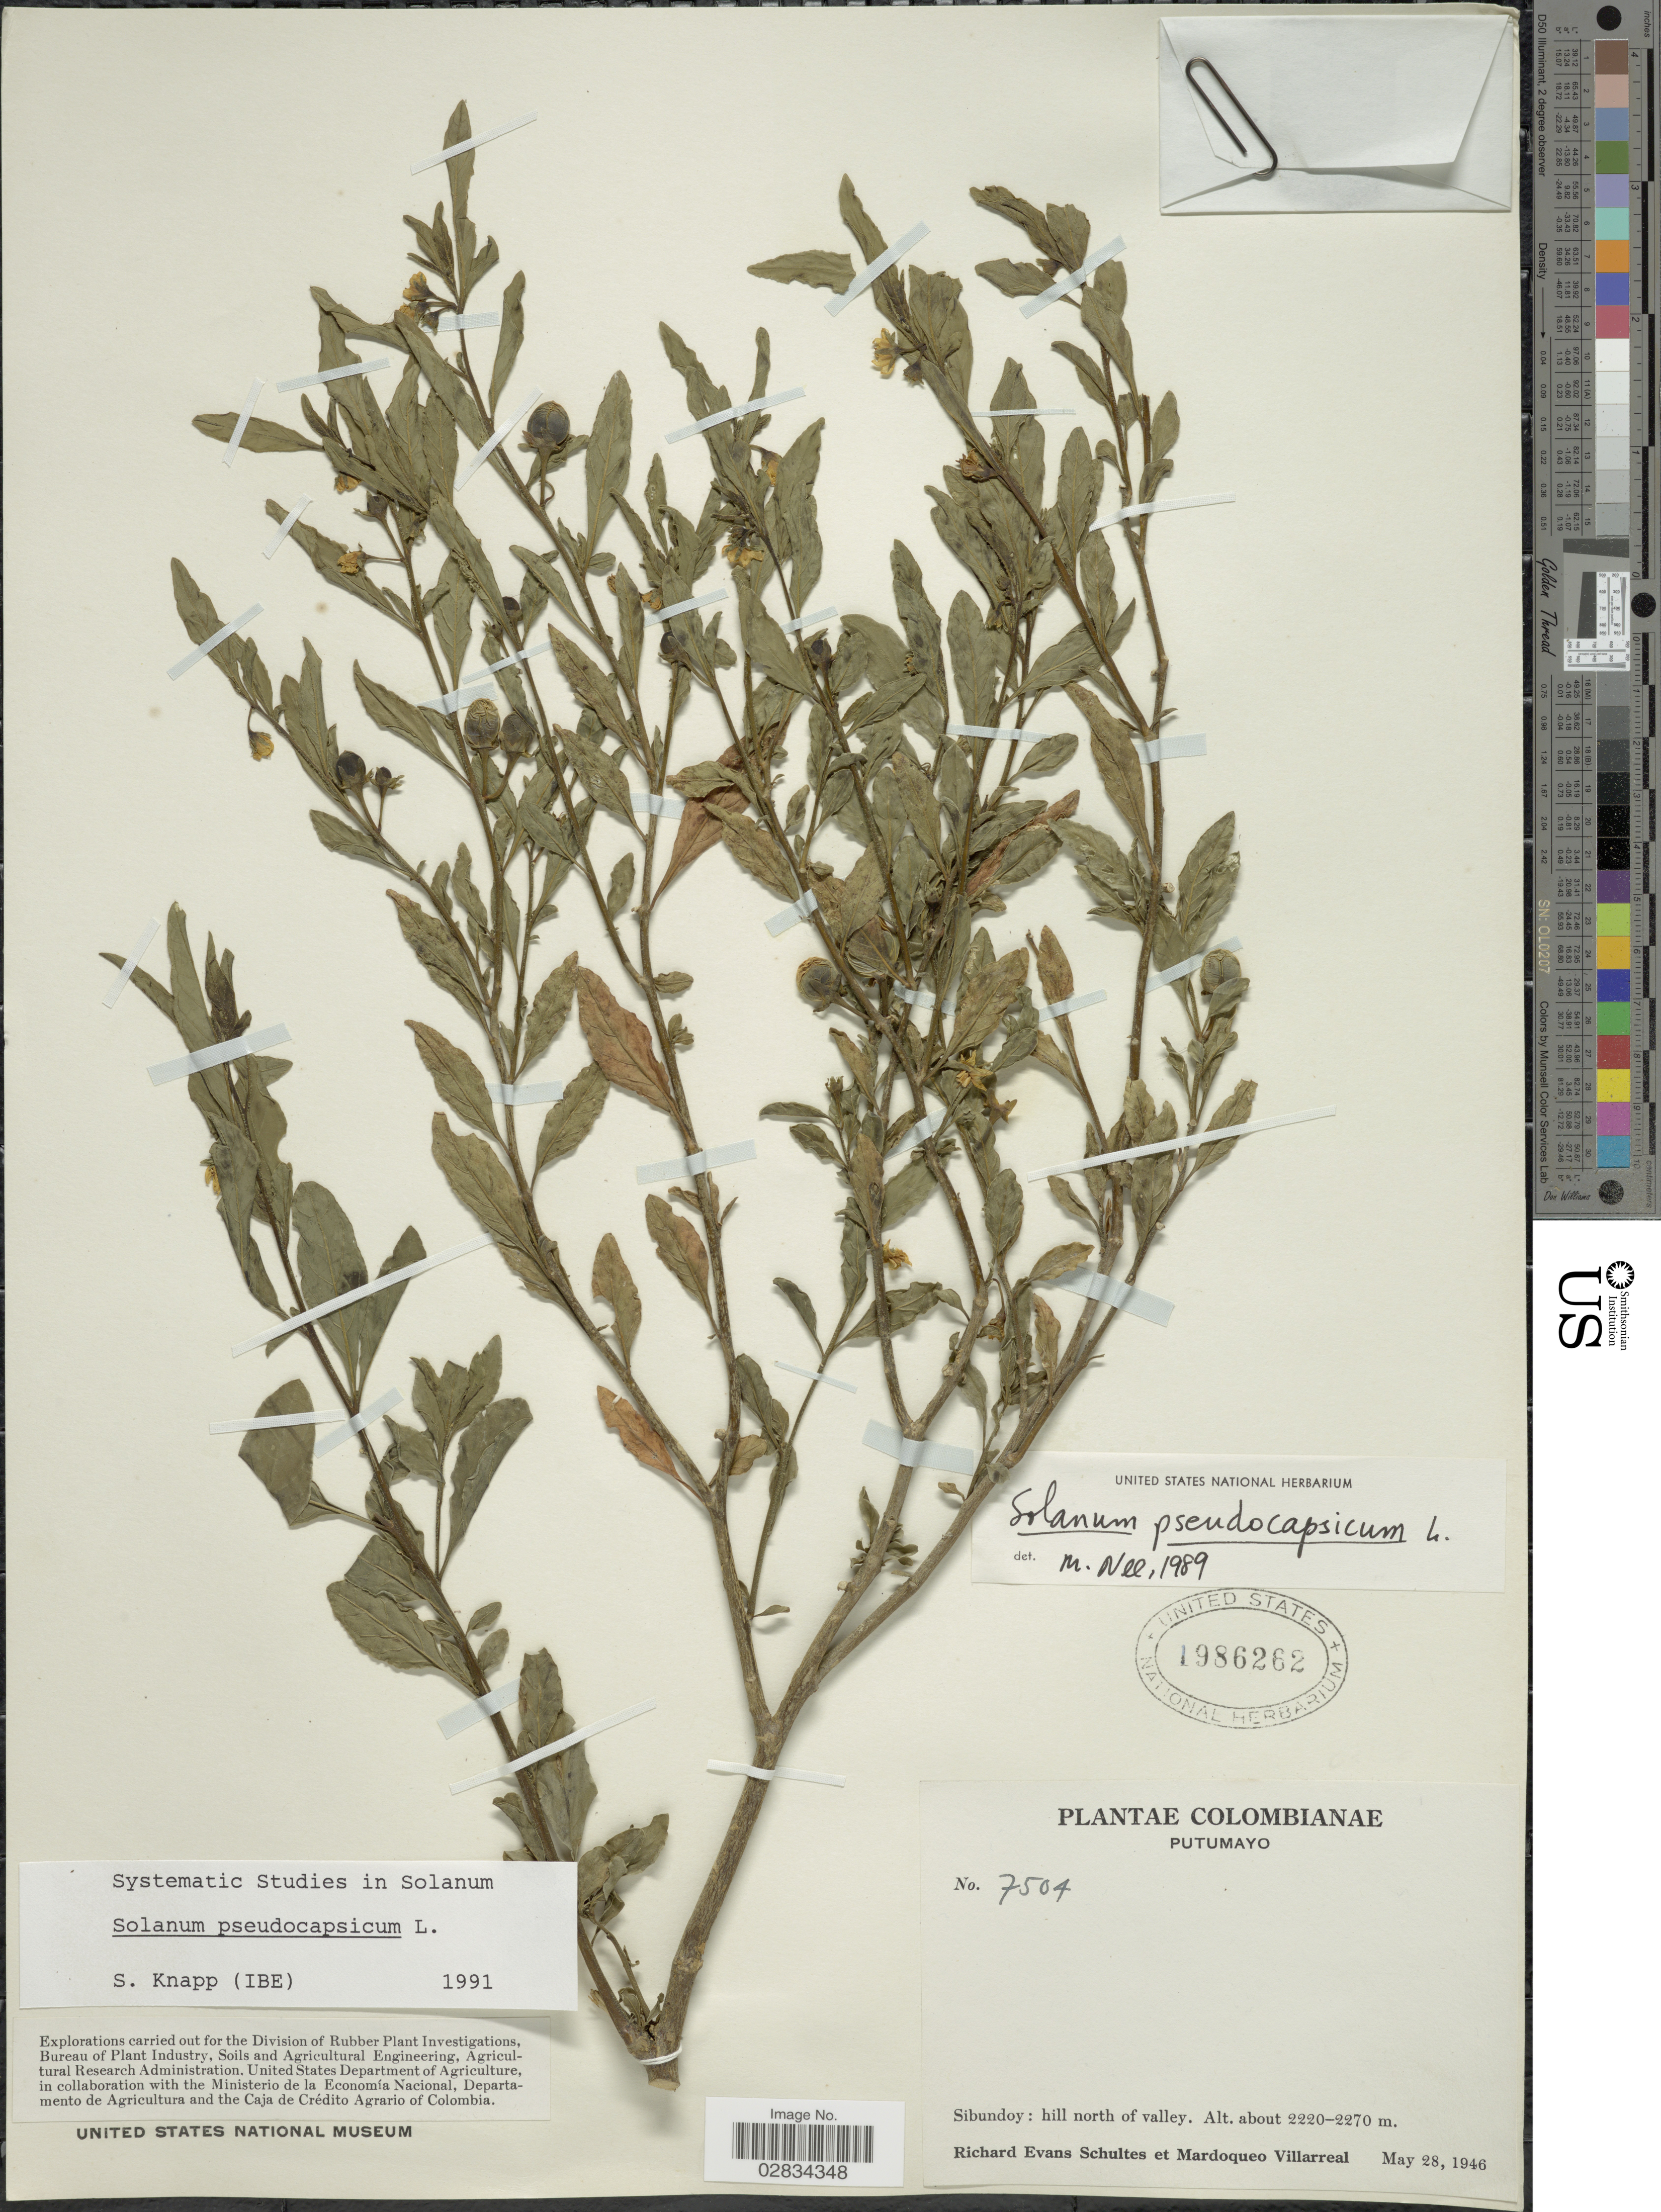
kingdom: Plantae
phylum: Tracheophyta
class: Magnoliopsida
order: Solanales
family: Solanaceae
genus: Solanum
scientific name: Solanum pseudocapsicum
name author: L.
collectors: R. E. Schultes & M. Villarreal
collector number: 7504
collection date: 1946-05-28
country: Colombia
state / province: Putumayo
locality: Sibundoy: hill north of valley.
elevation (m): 2220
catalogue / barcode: US 1986262